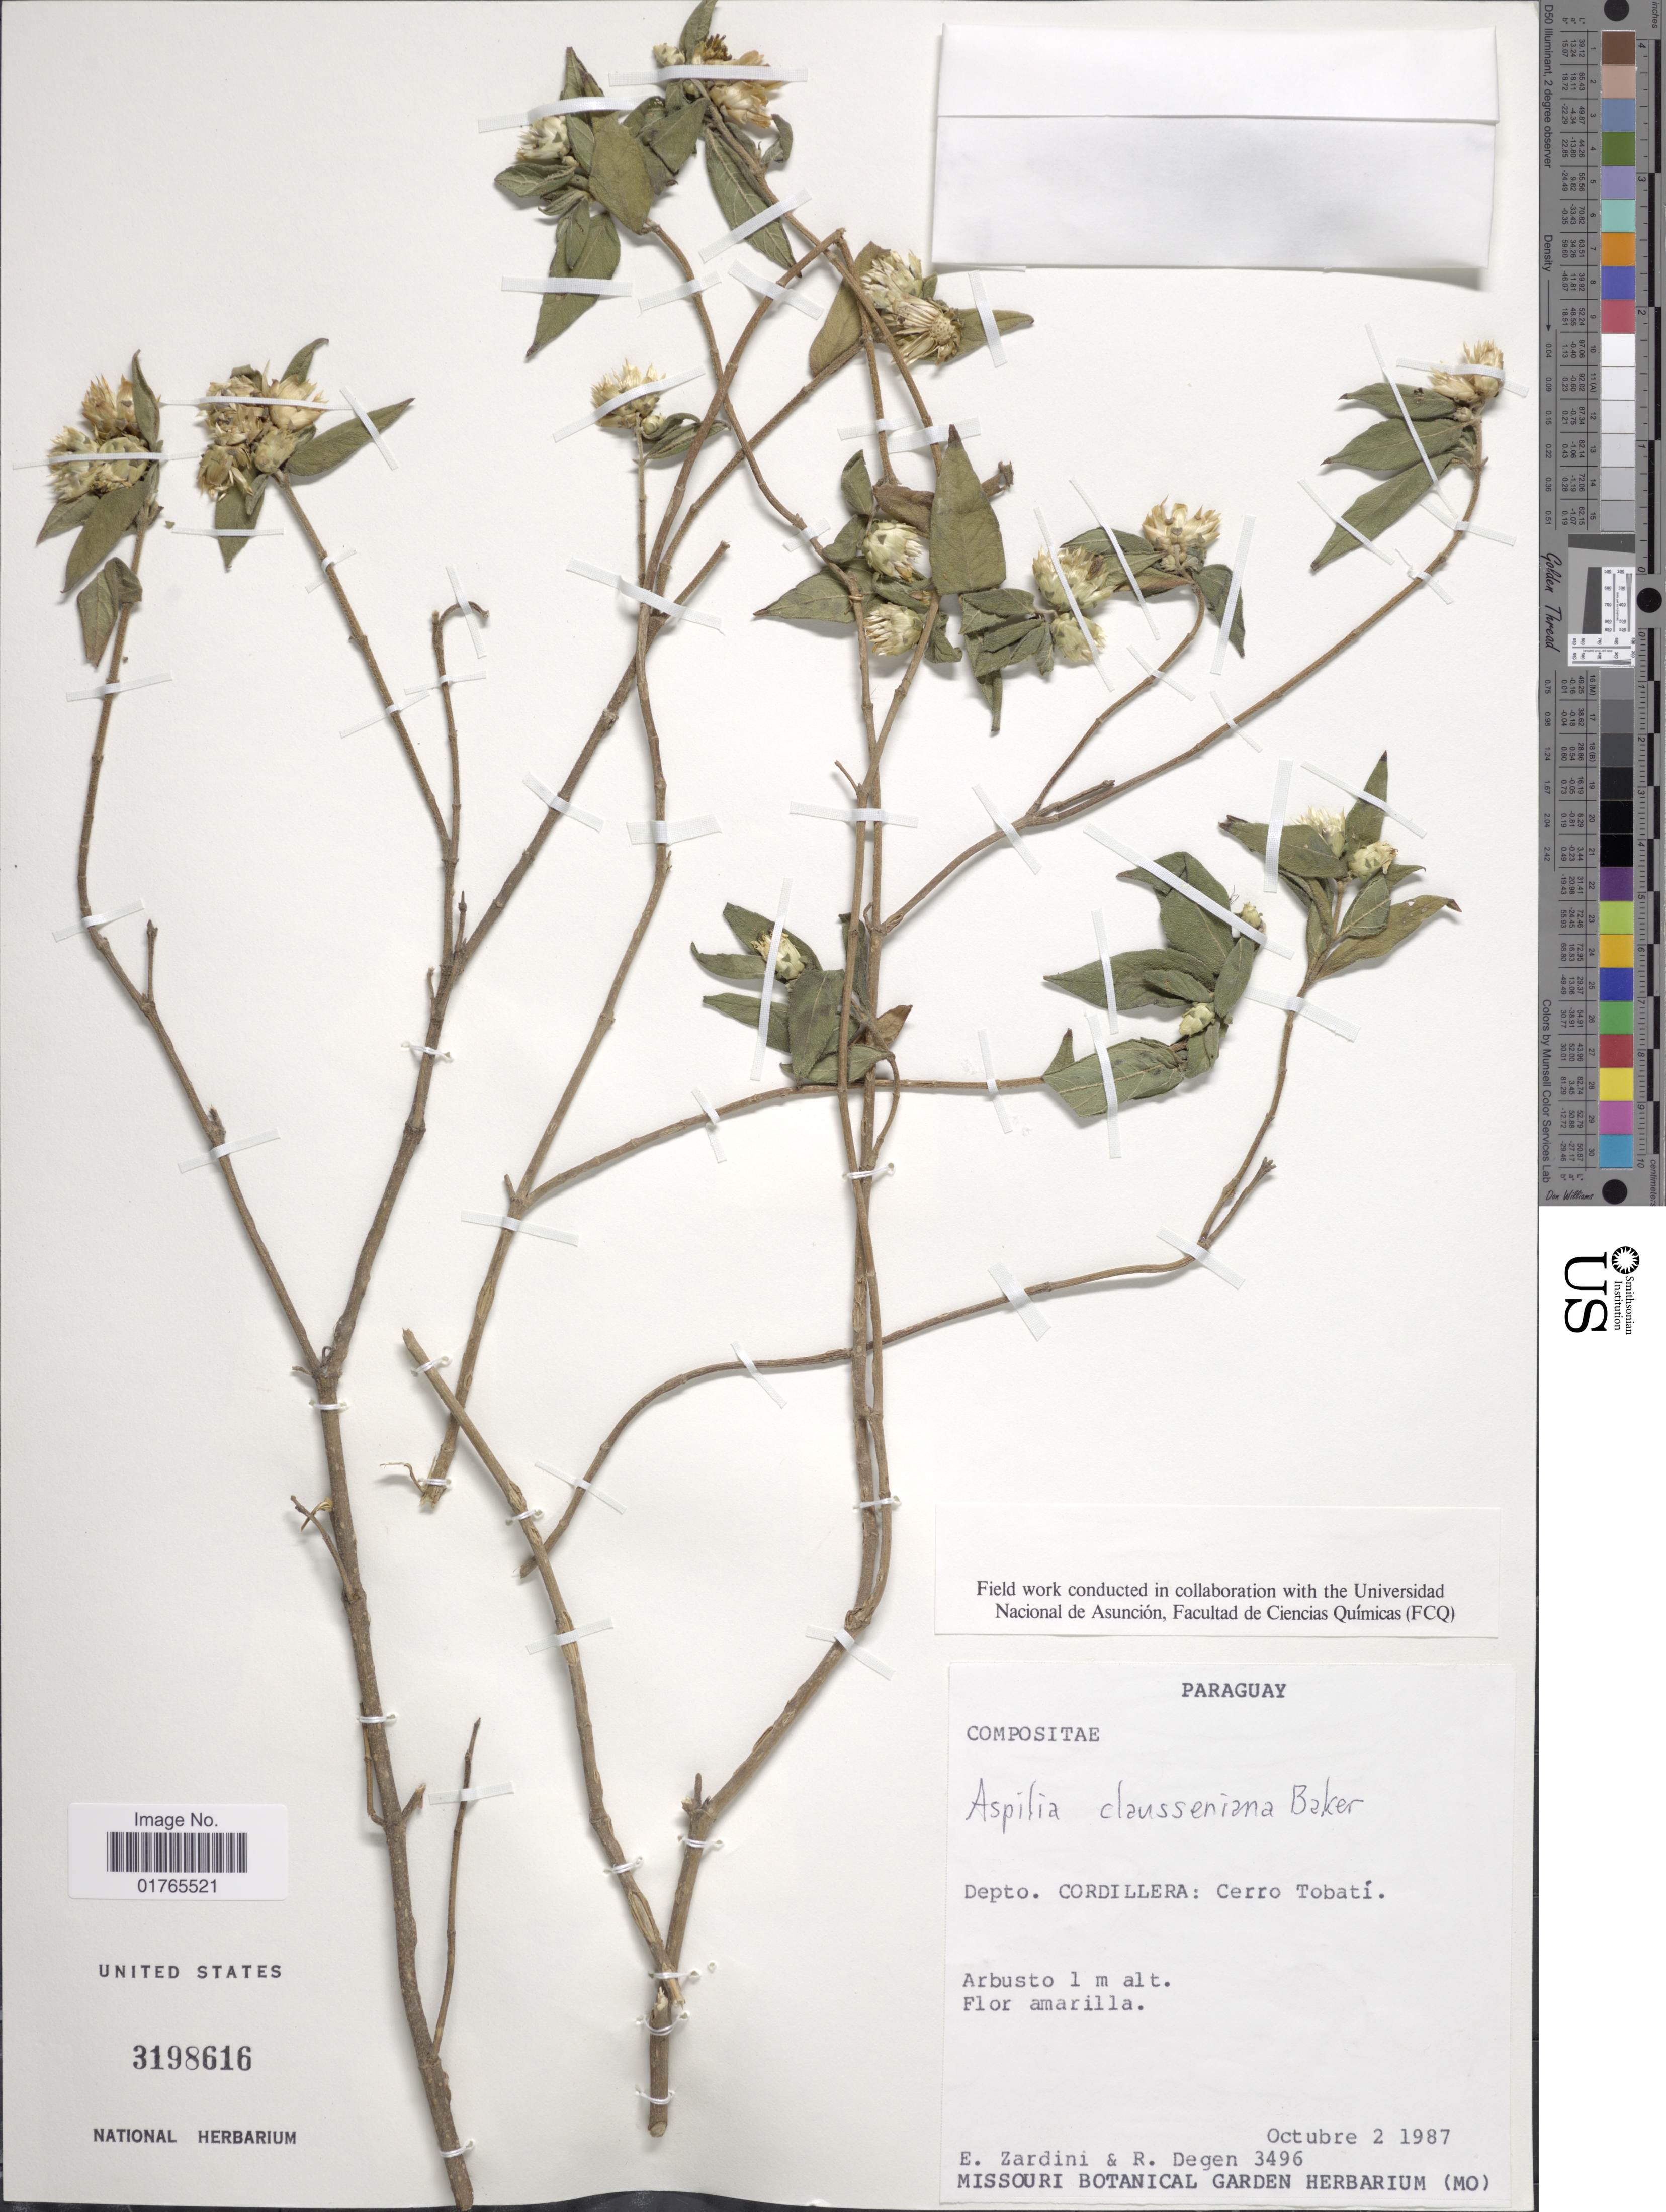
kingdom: Plantae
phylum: Tracheophyta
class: Magnoliopsida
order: Asterales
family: Asteraceae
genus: Aspilia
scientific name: Aspilia clausseniana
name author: Baker in Mart.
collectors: E. M. Zardini & R. Degen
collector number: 3496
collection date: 1987-10-02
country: Paraguay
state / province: Cordillera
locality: Cerro Tobatí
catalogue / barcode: US 3198616